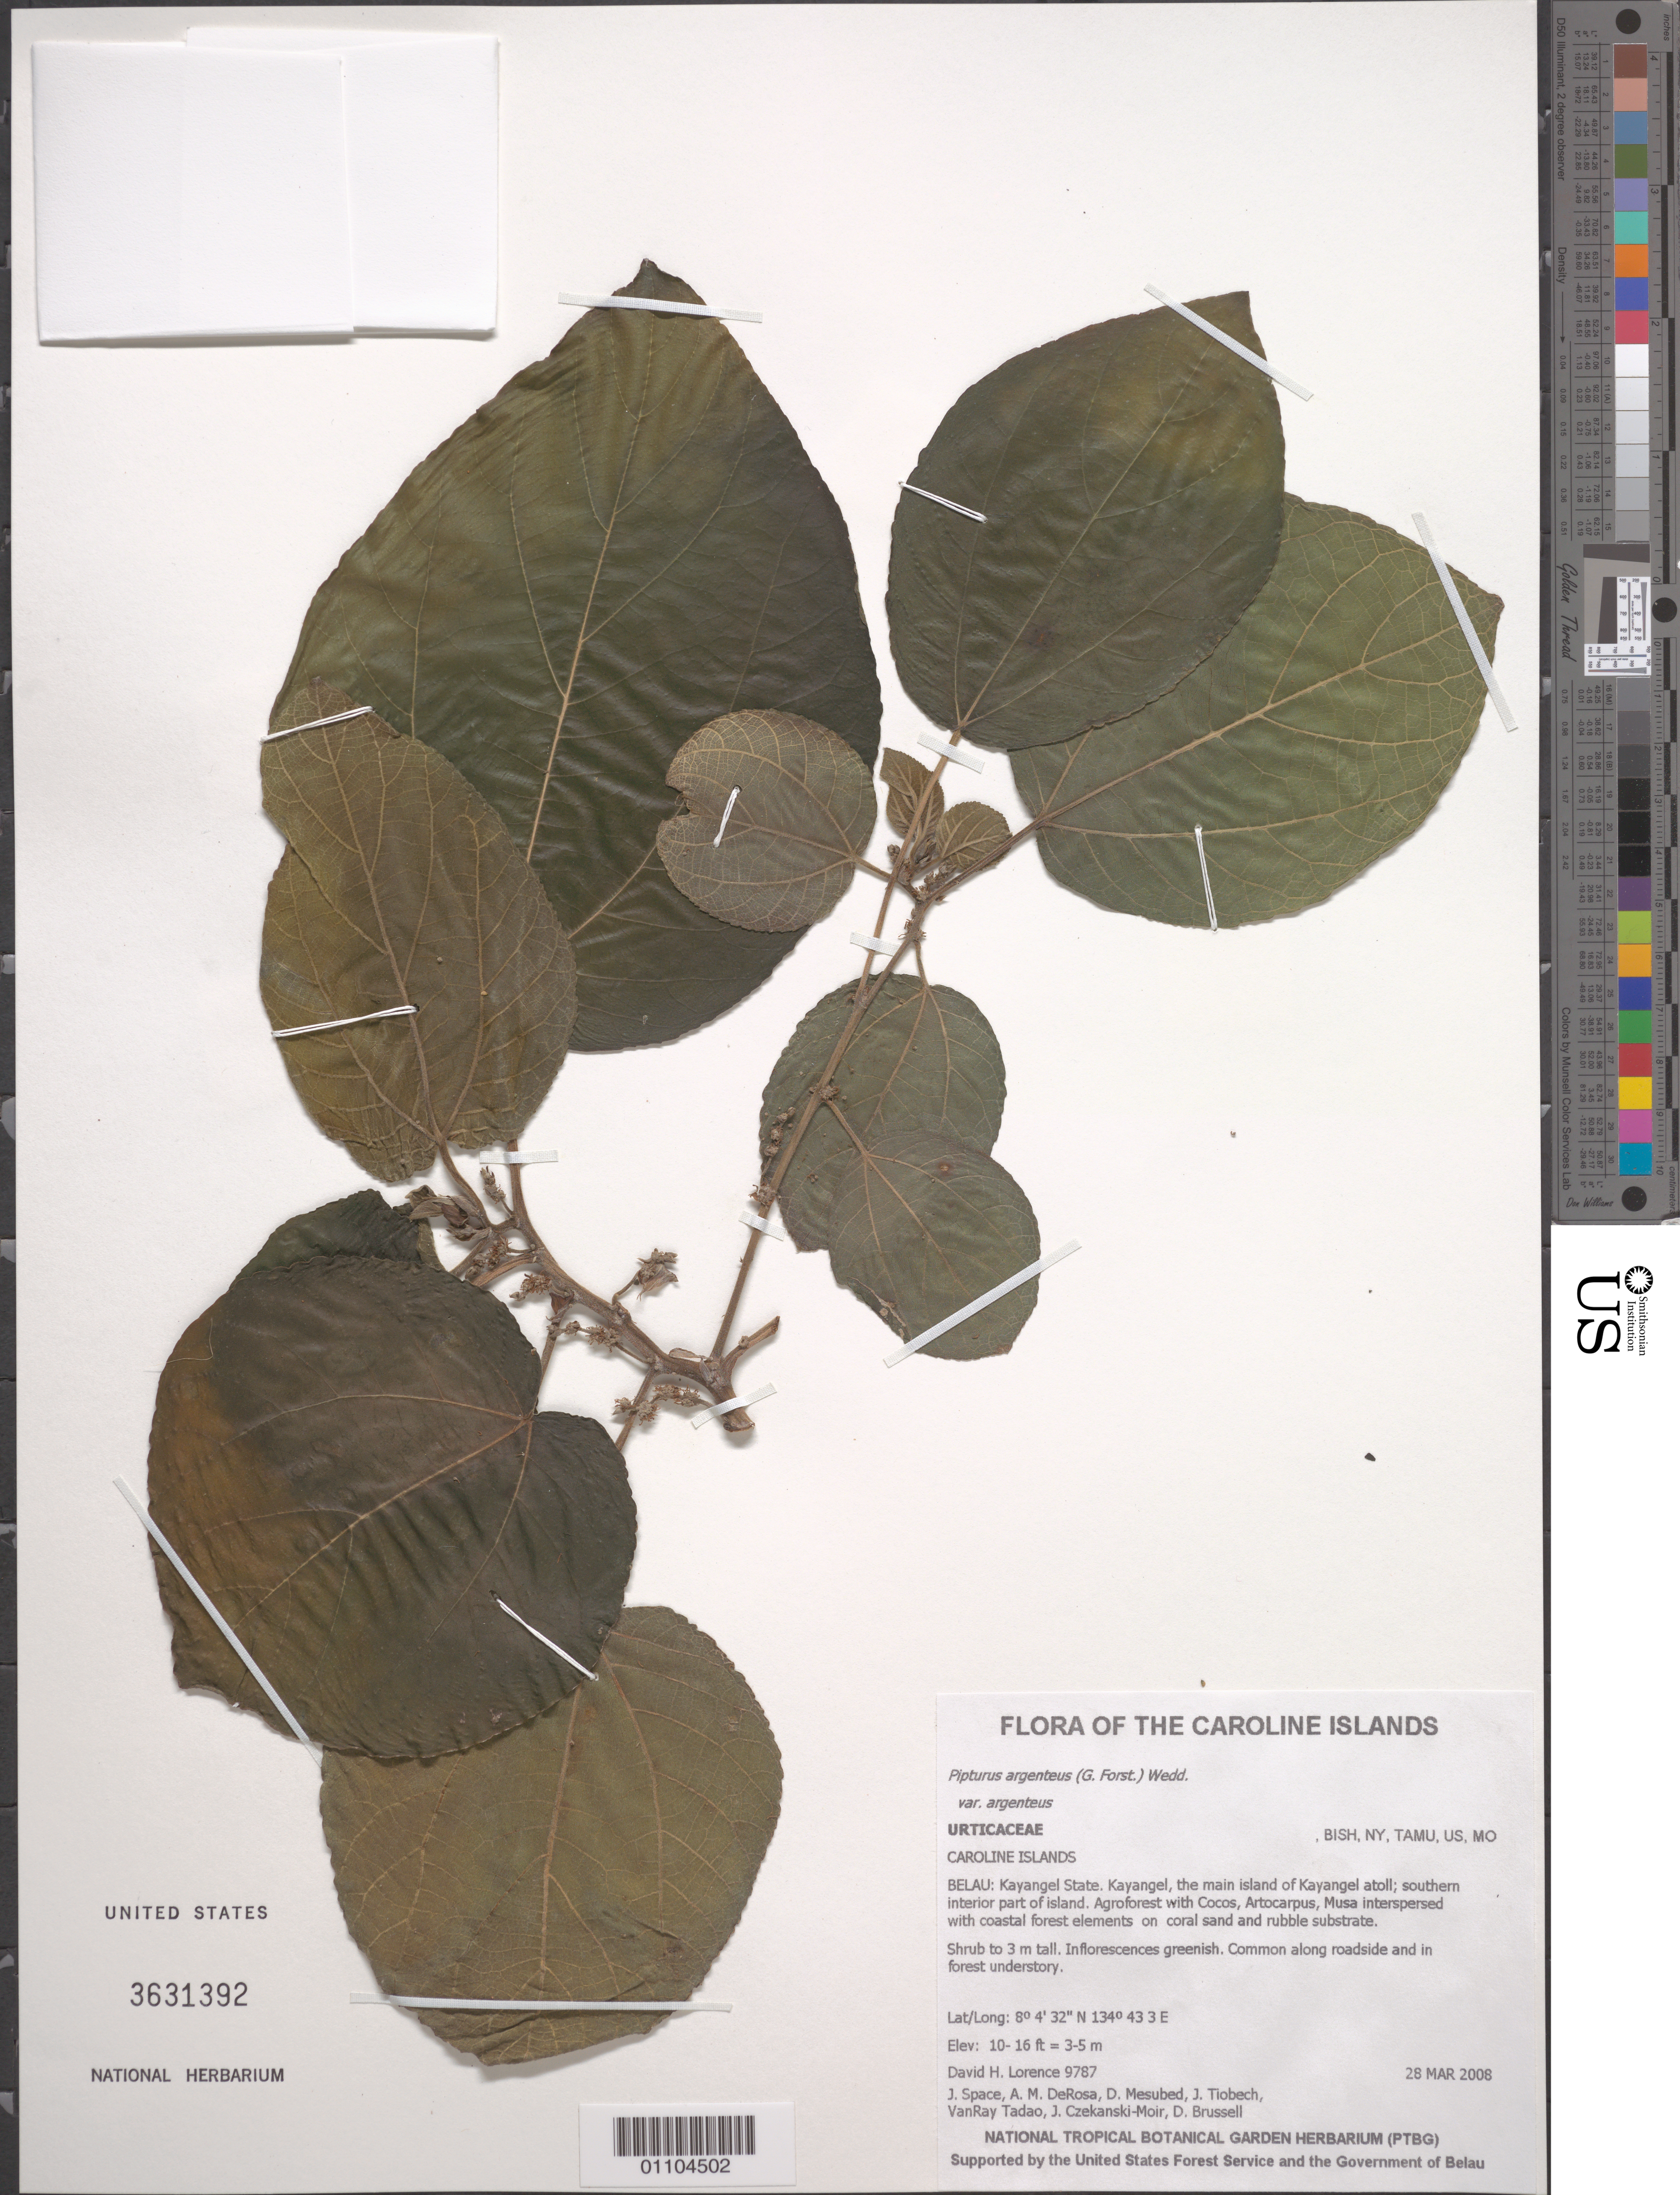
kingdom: Plantae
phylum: Tracheophyta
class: Magnoliopsida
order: Rosales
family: Urticaceae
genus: Pipturus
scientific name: Pipturus argenteus var. argenteus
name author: (G. Forst.) Wedd.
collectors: D. Lorence et al.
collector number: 9787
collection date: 2008-03-25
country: Palau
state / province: Kayangel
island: Ngcheangel [Kayangel] Atoll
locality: Southern interior part of Kayangel Islet, (the main island of Kayangel atoll)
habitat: Common along roadside and in forest understory.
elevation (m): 3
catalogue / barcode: US 3631392